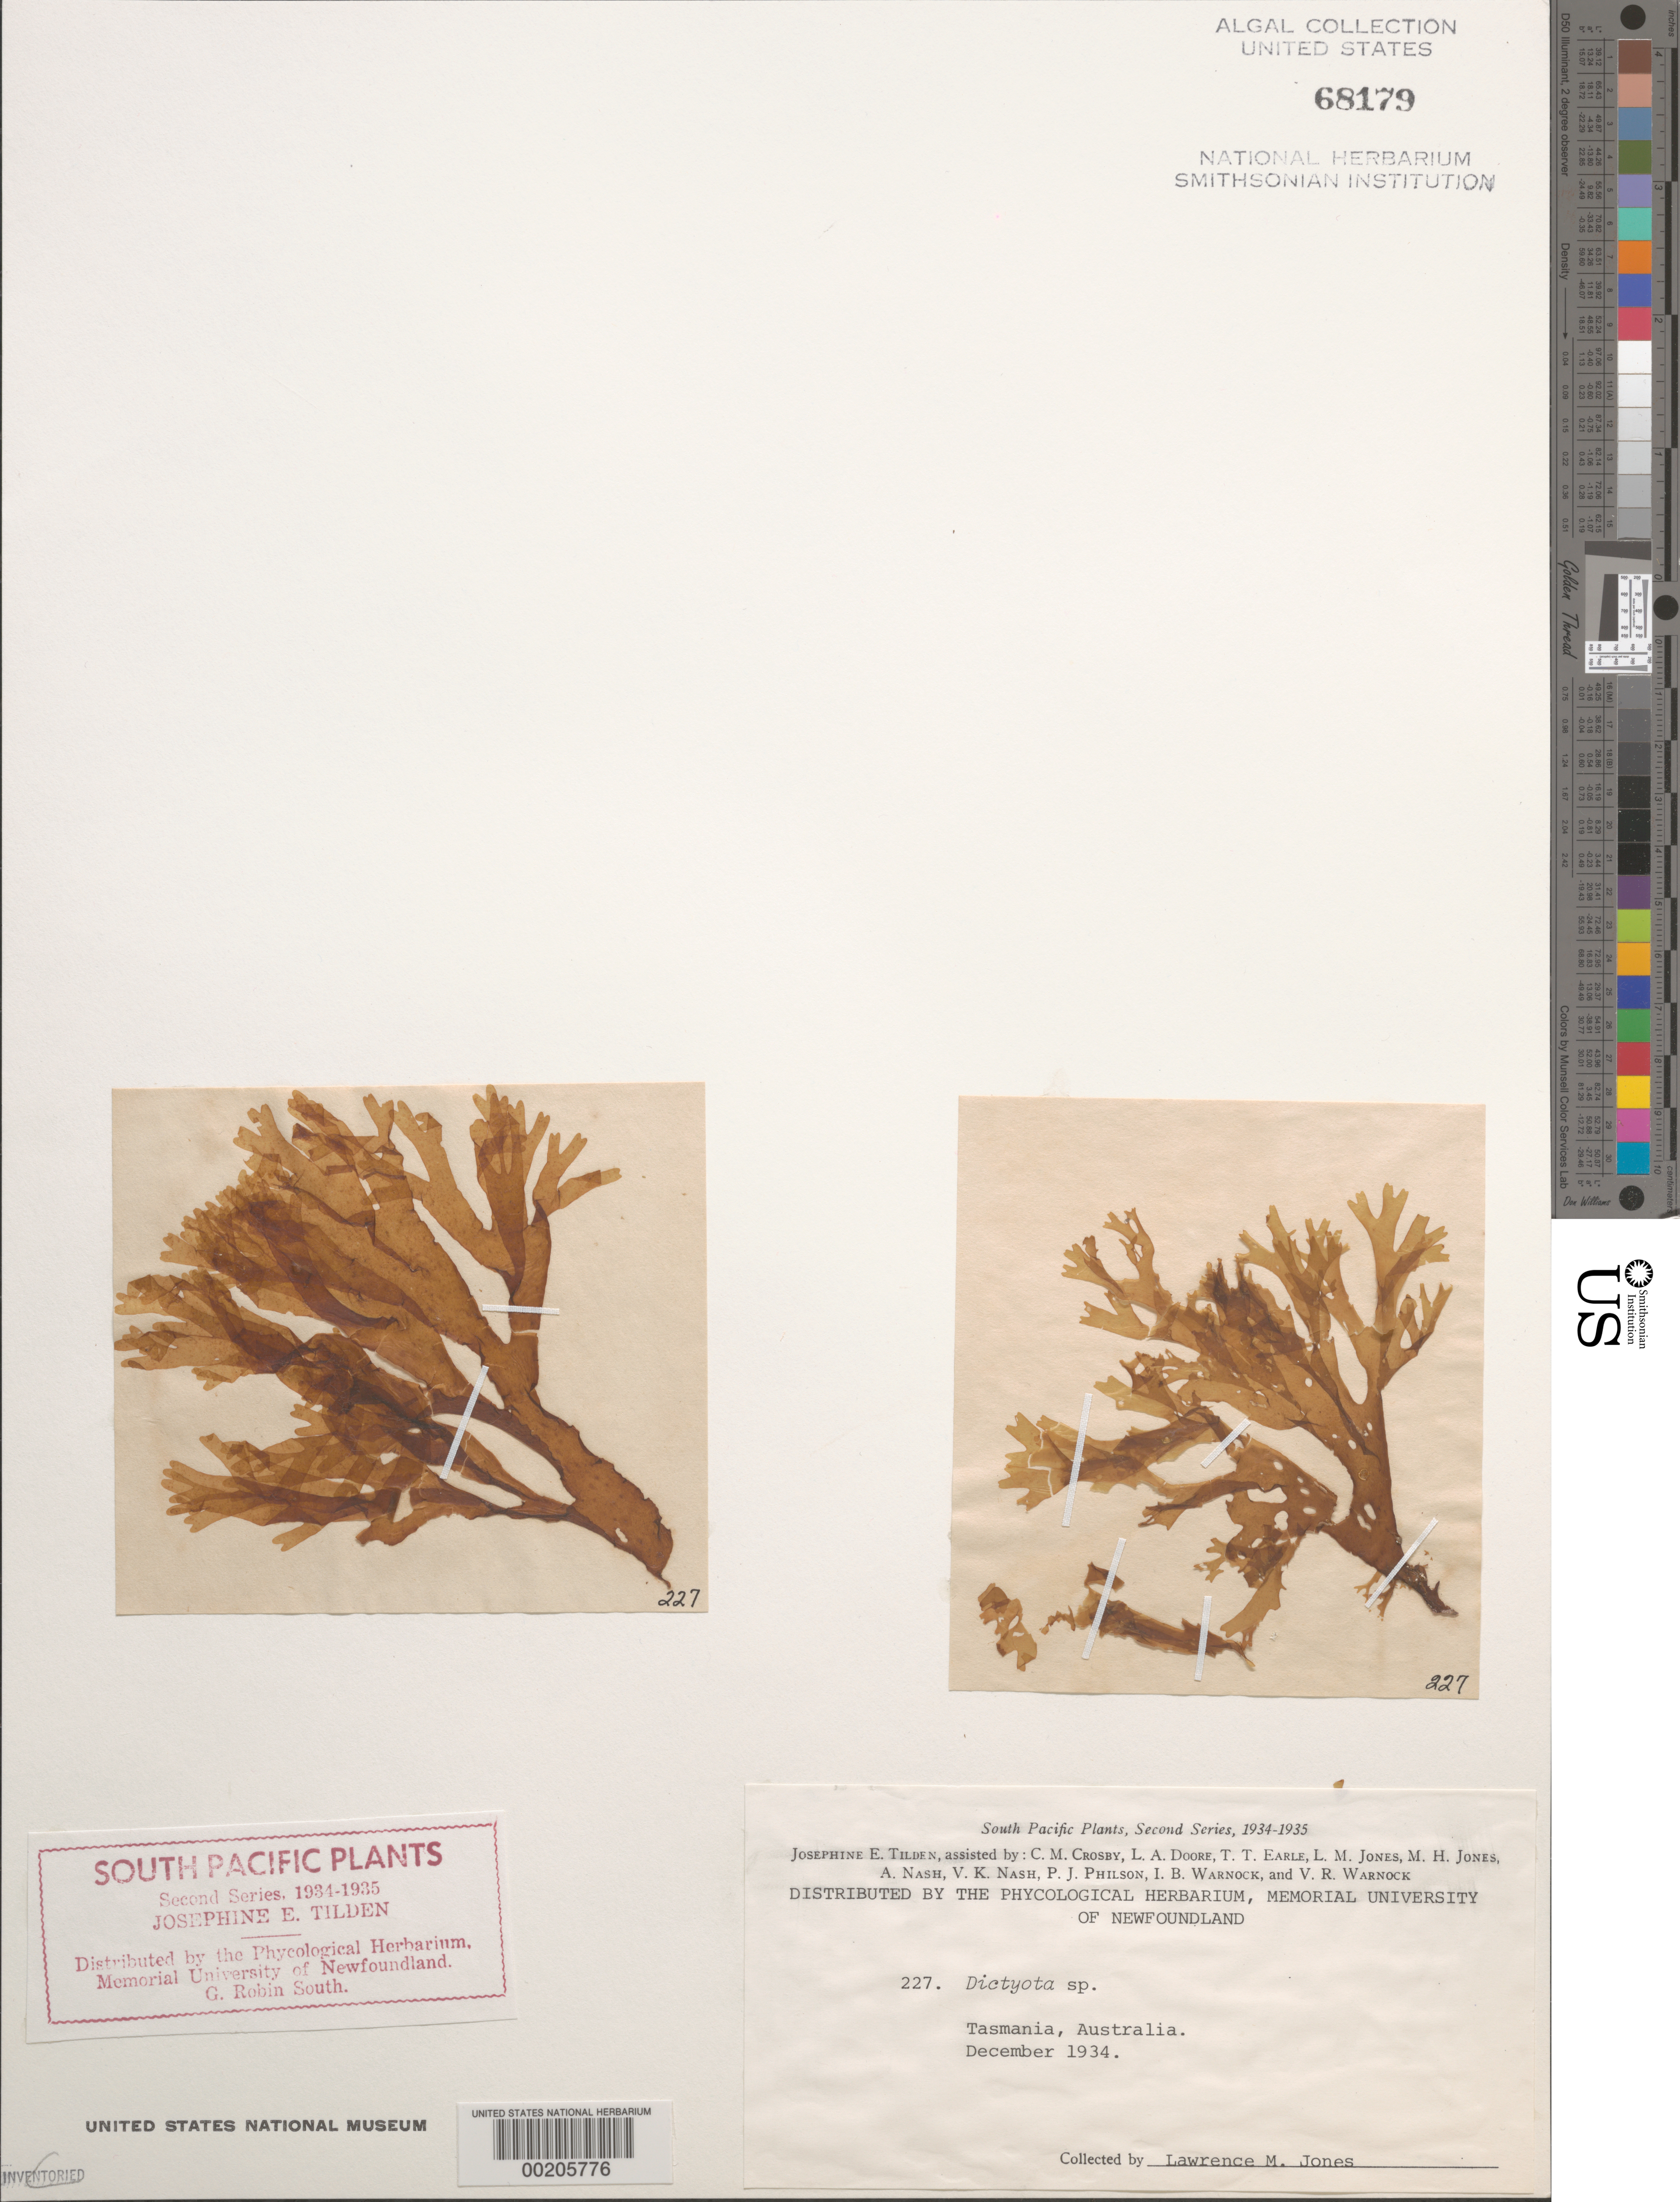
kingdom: Chromista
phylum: Ochrophyta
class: Phaeophyceae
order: Dictyotales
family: Dictyotaceae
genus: Dictyota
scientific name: Dictyota sp.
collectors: L. M. Jones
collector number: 227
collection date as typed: Dec 1934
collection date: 1934-12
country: Australia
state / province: Tasmania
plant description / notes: Tilden, South Pacific Plants, Second Series, 1934-1935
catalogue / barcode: US 68179